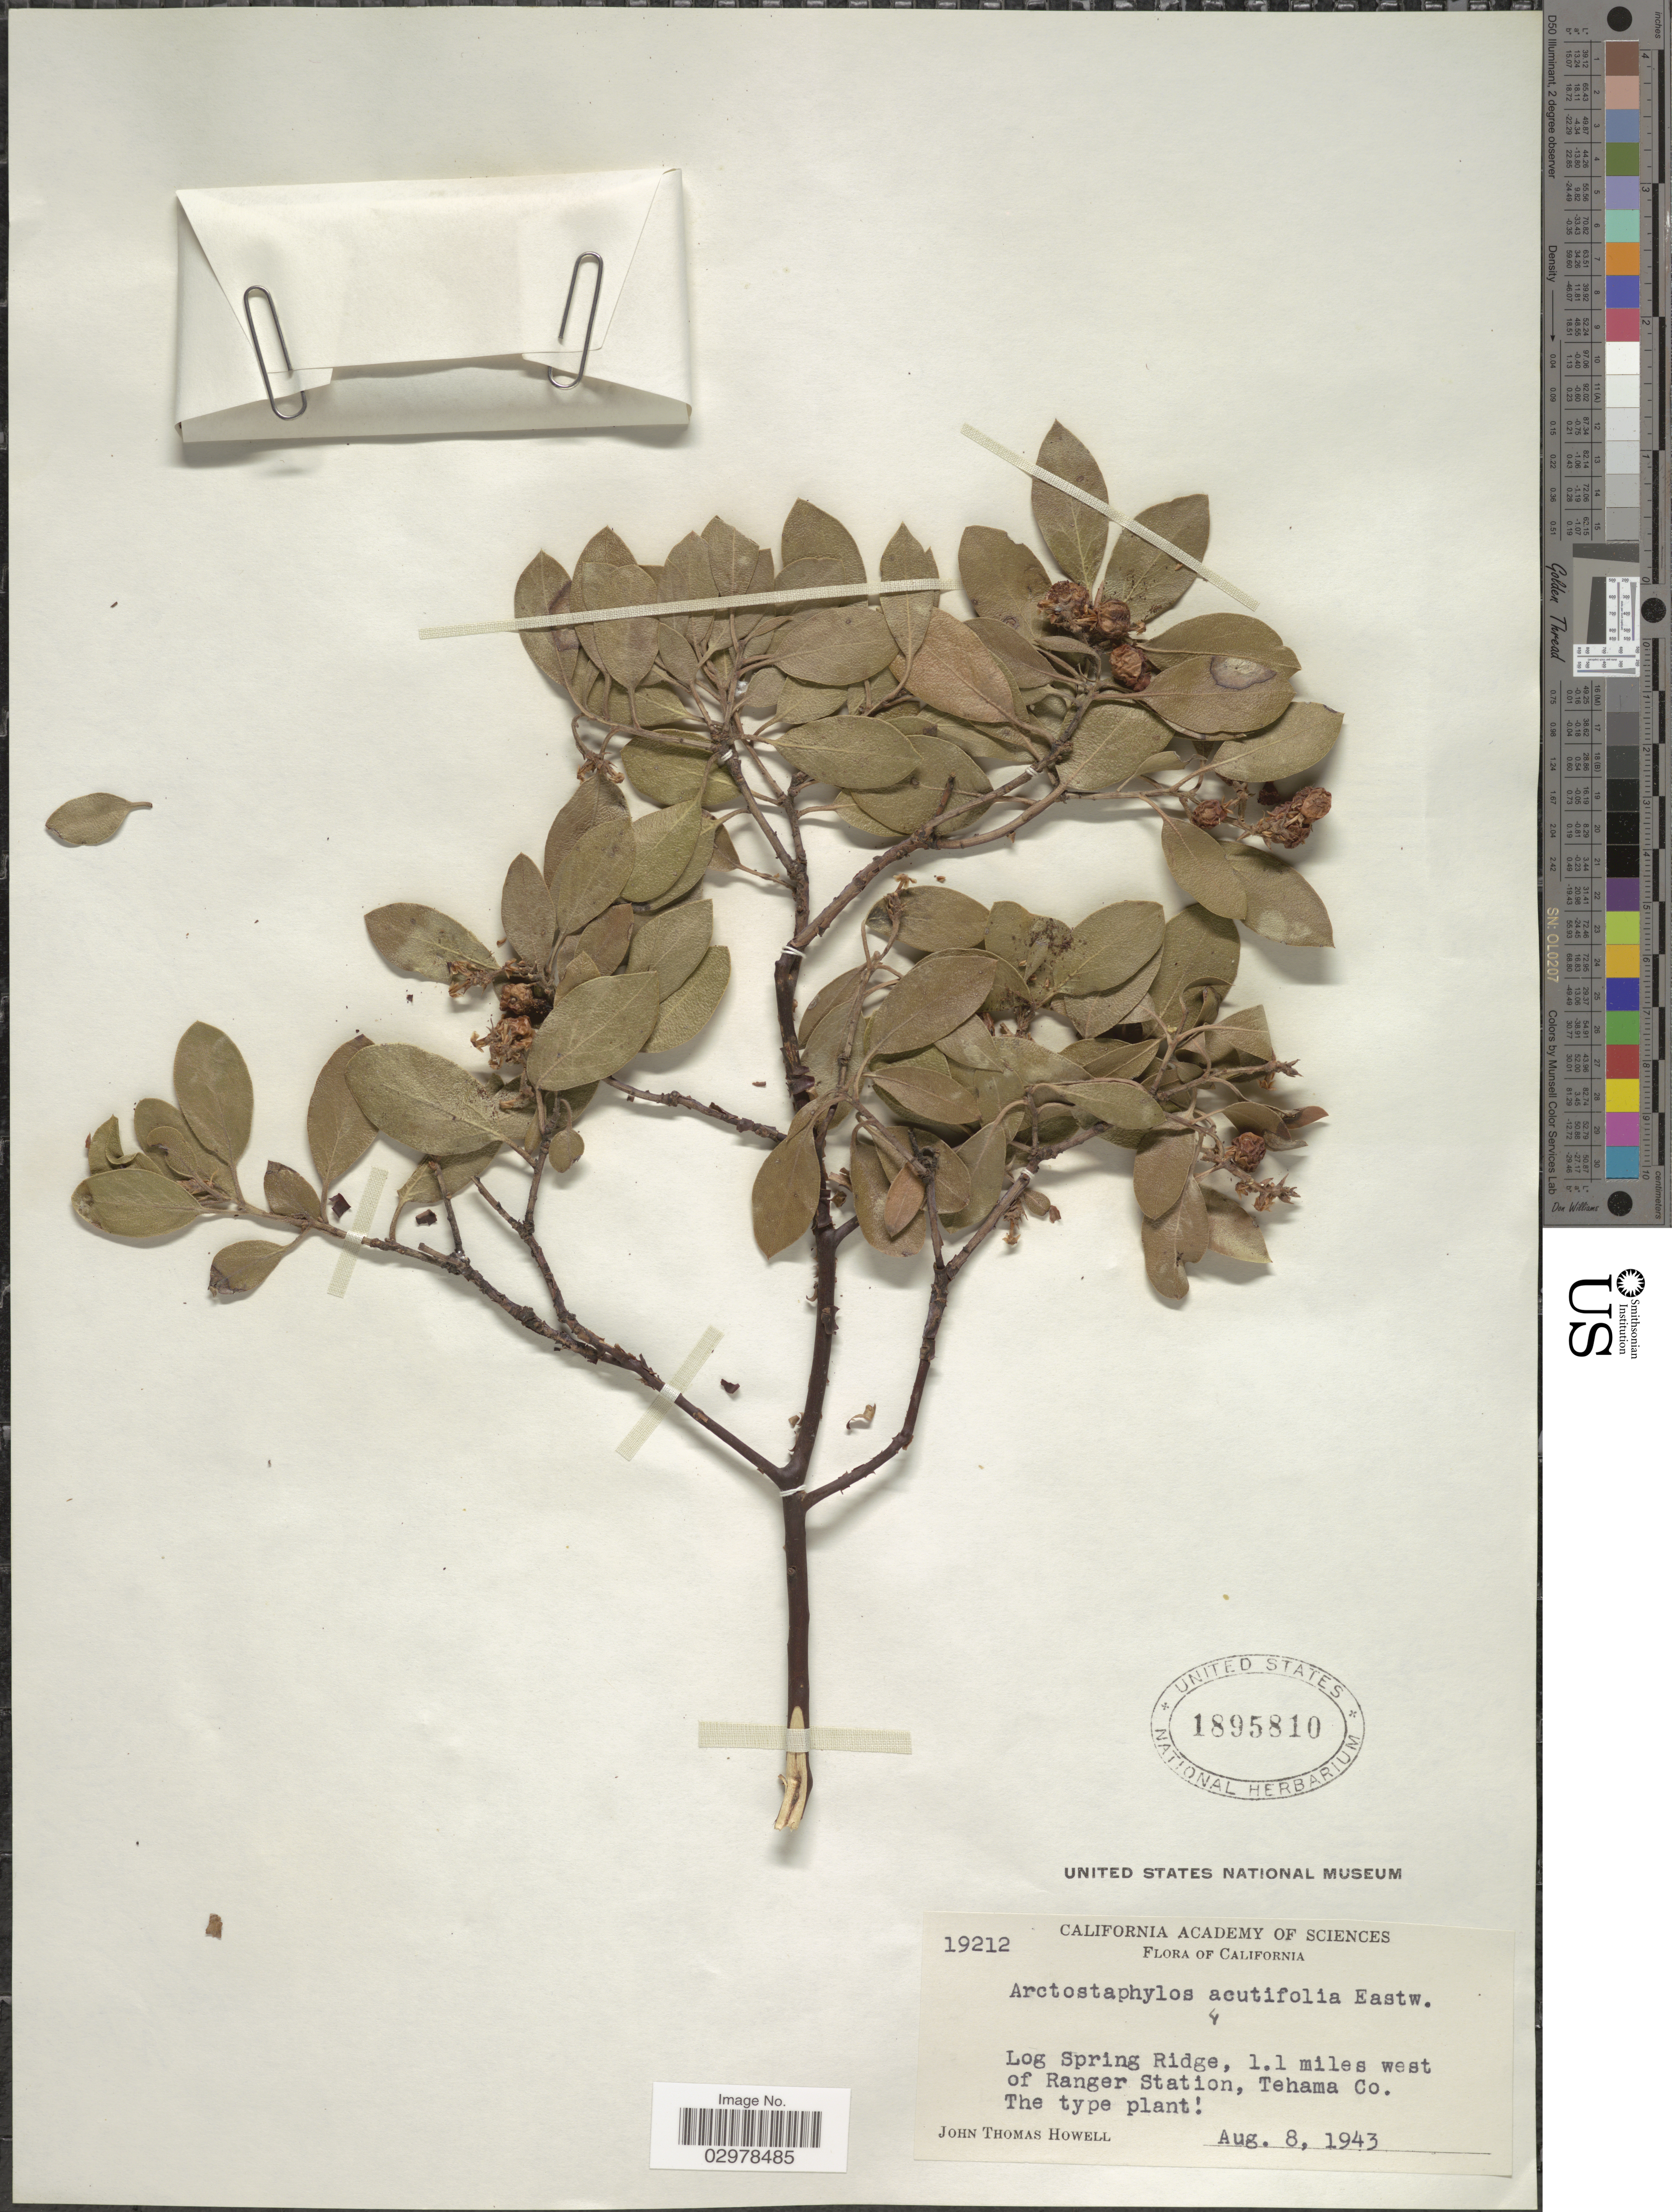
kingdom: Plantae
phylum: Tracheophyta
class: Magnoliopsida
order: Ericales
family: Ericaceae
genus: Arctostaphylos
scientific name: Arctostaphylos acutifolia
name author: Eastw.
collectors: J. T. Howell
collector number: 19212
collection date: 1943-08-08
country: United States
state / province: California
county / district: Tehama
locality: Log Spring Ridge, 1.1 miles west of Ranger Station, Tehama Co.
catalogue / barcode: US 1895810